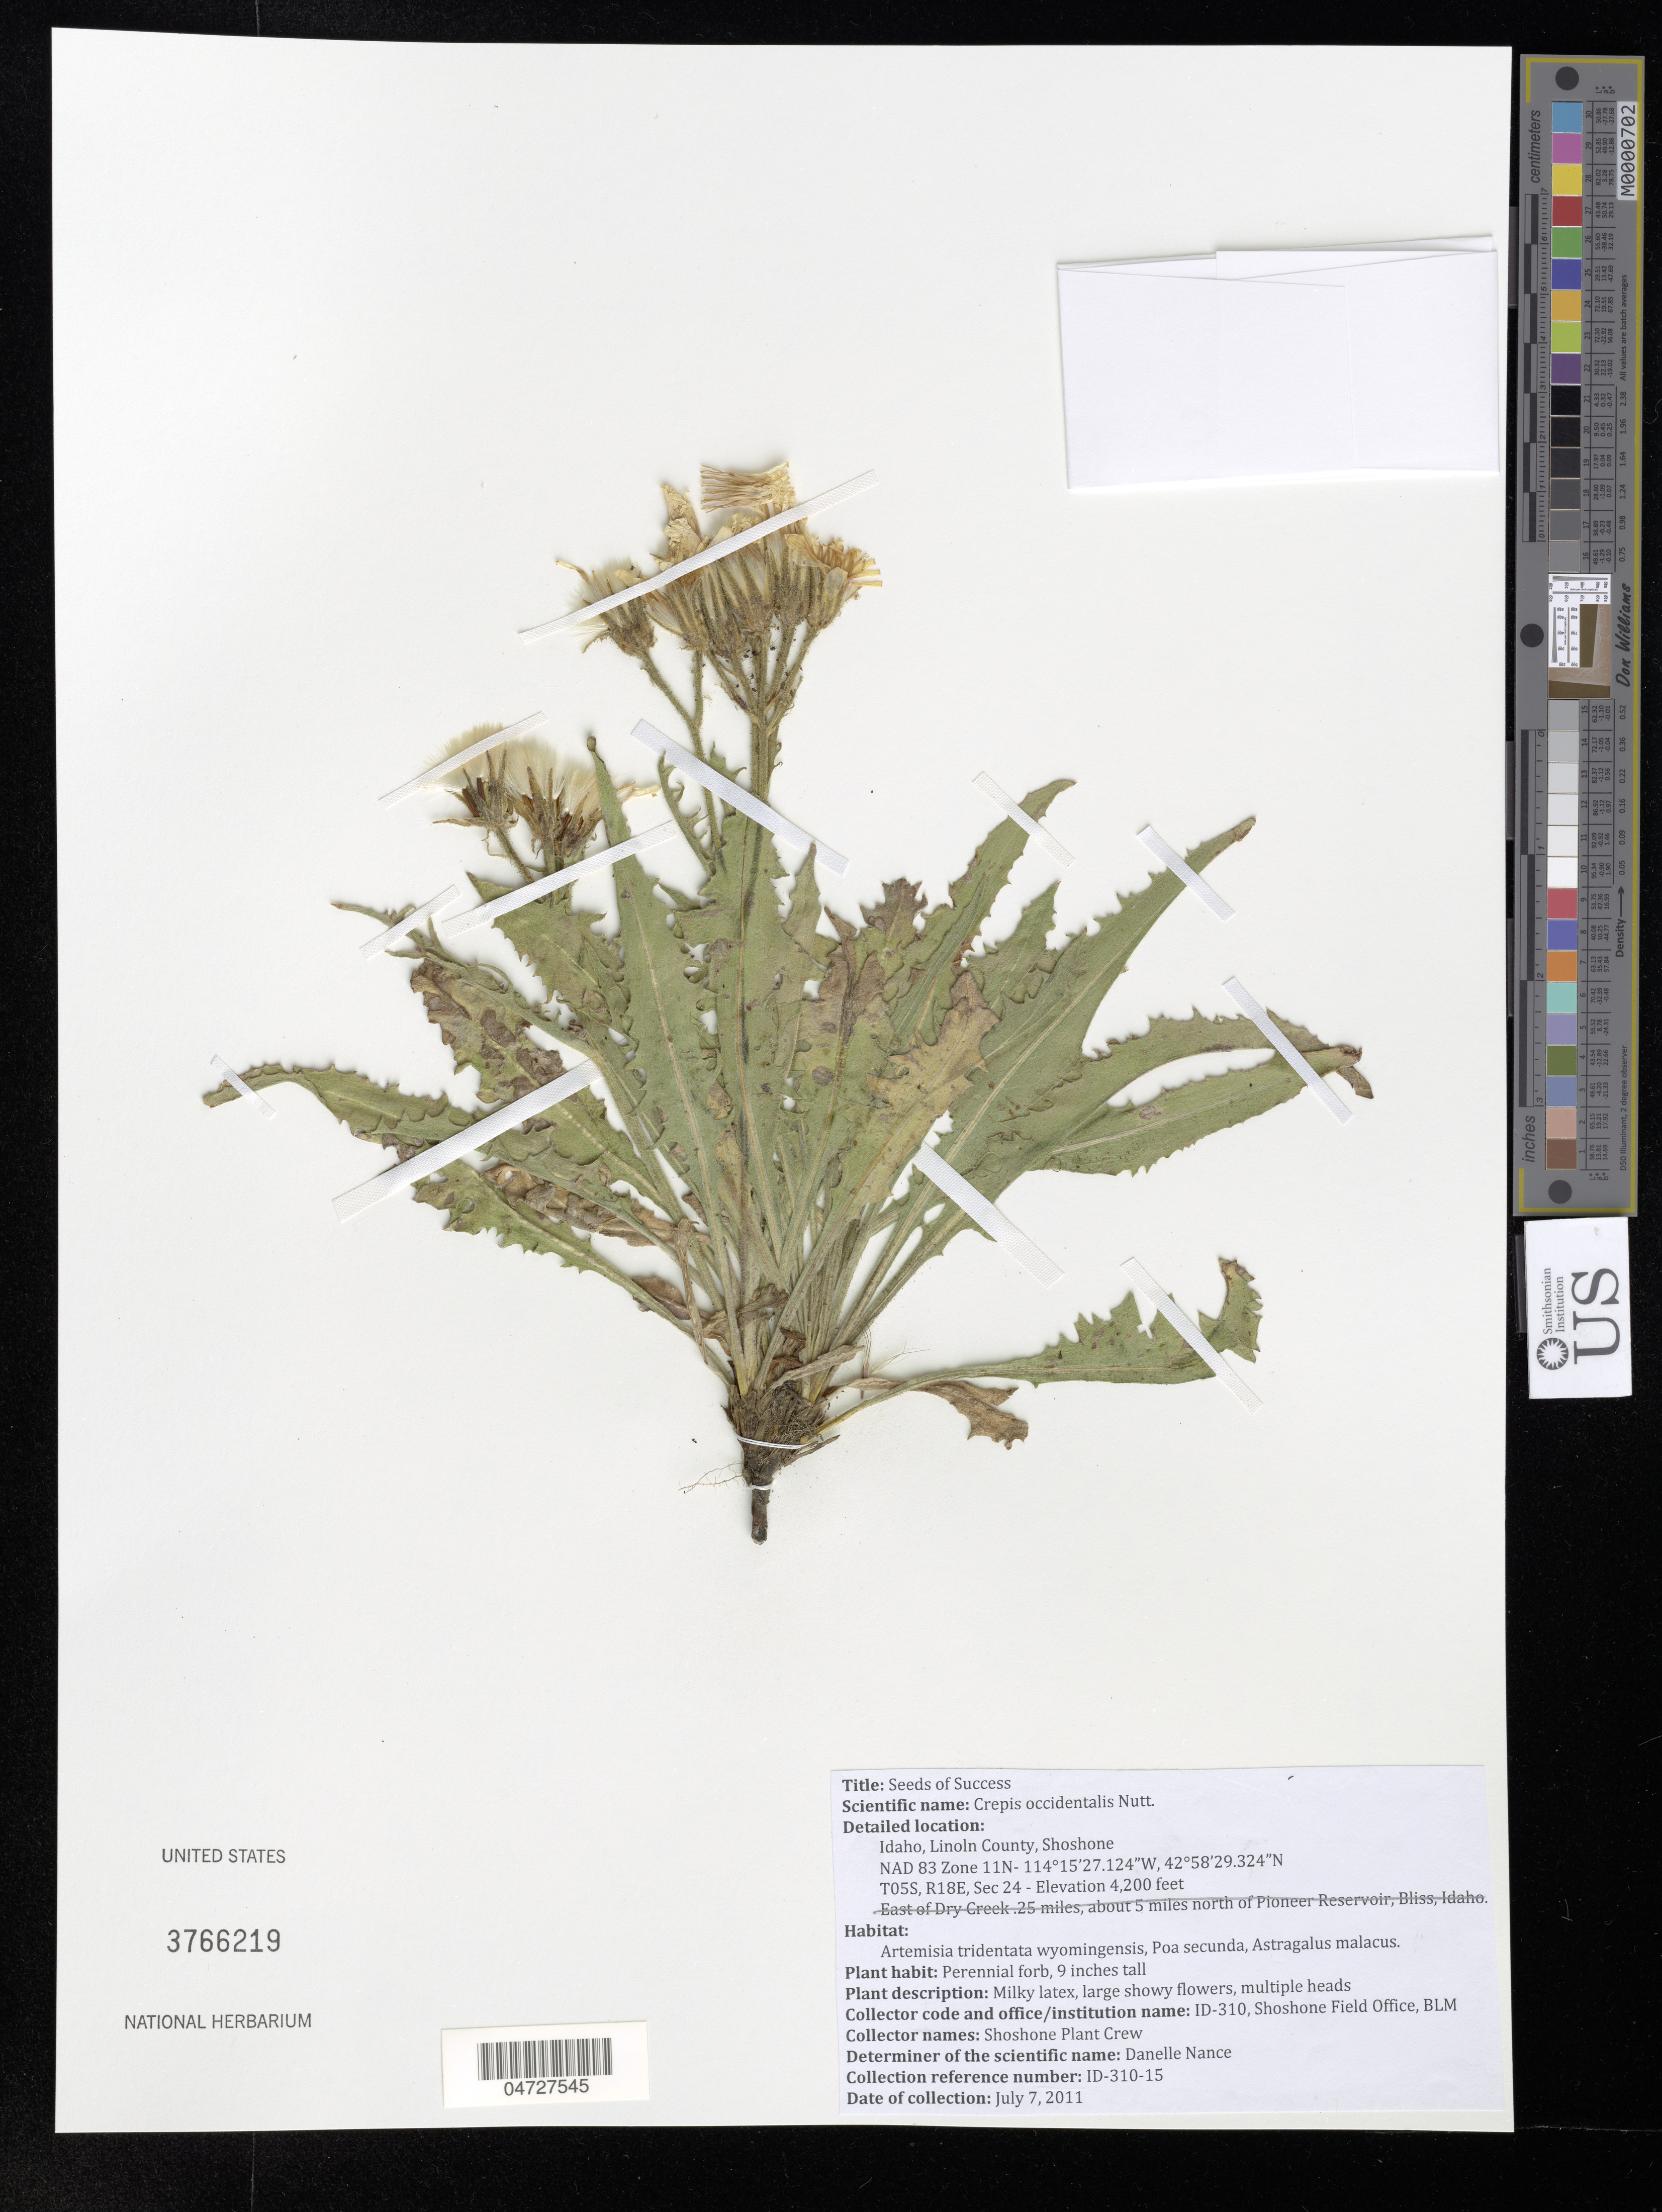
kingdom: Plantae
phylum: Tracheophyta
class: Magnoliopsida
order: Asterales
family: Asteraceae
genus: Crepis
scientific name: Crepis occidentalis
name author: Nutt.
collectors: Shoshone Plant Crew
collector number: ID-310-15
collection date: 2011-07-07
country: United States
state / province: Idaho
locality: Lincoln County, Shoshone. T05S, R18E, Sec 24.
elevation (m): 1280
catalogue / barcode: US 3766219